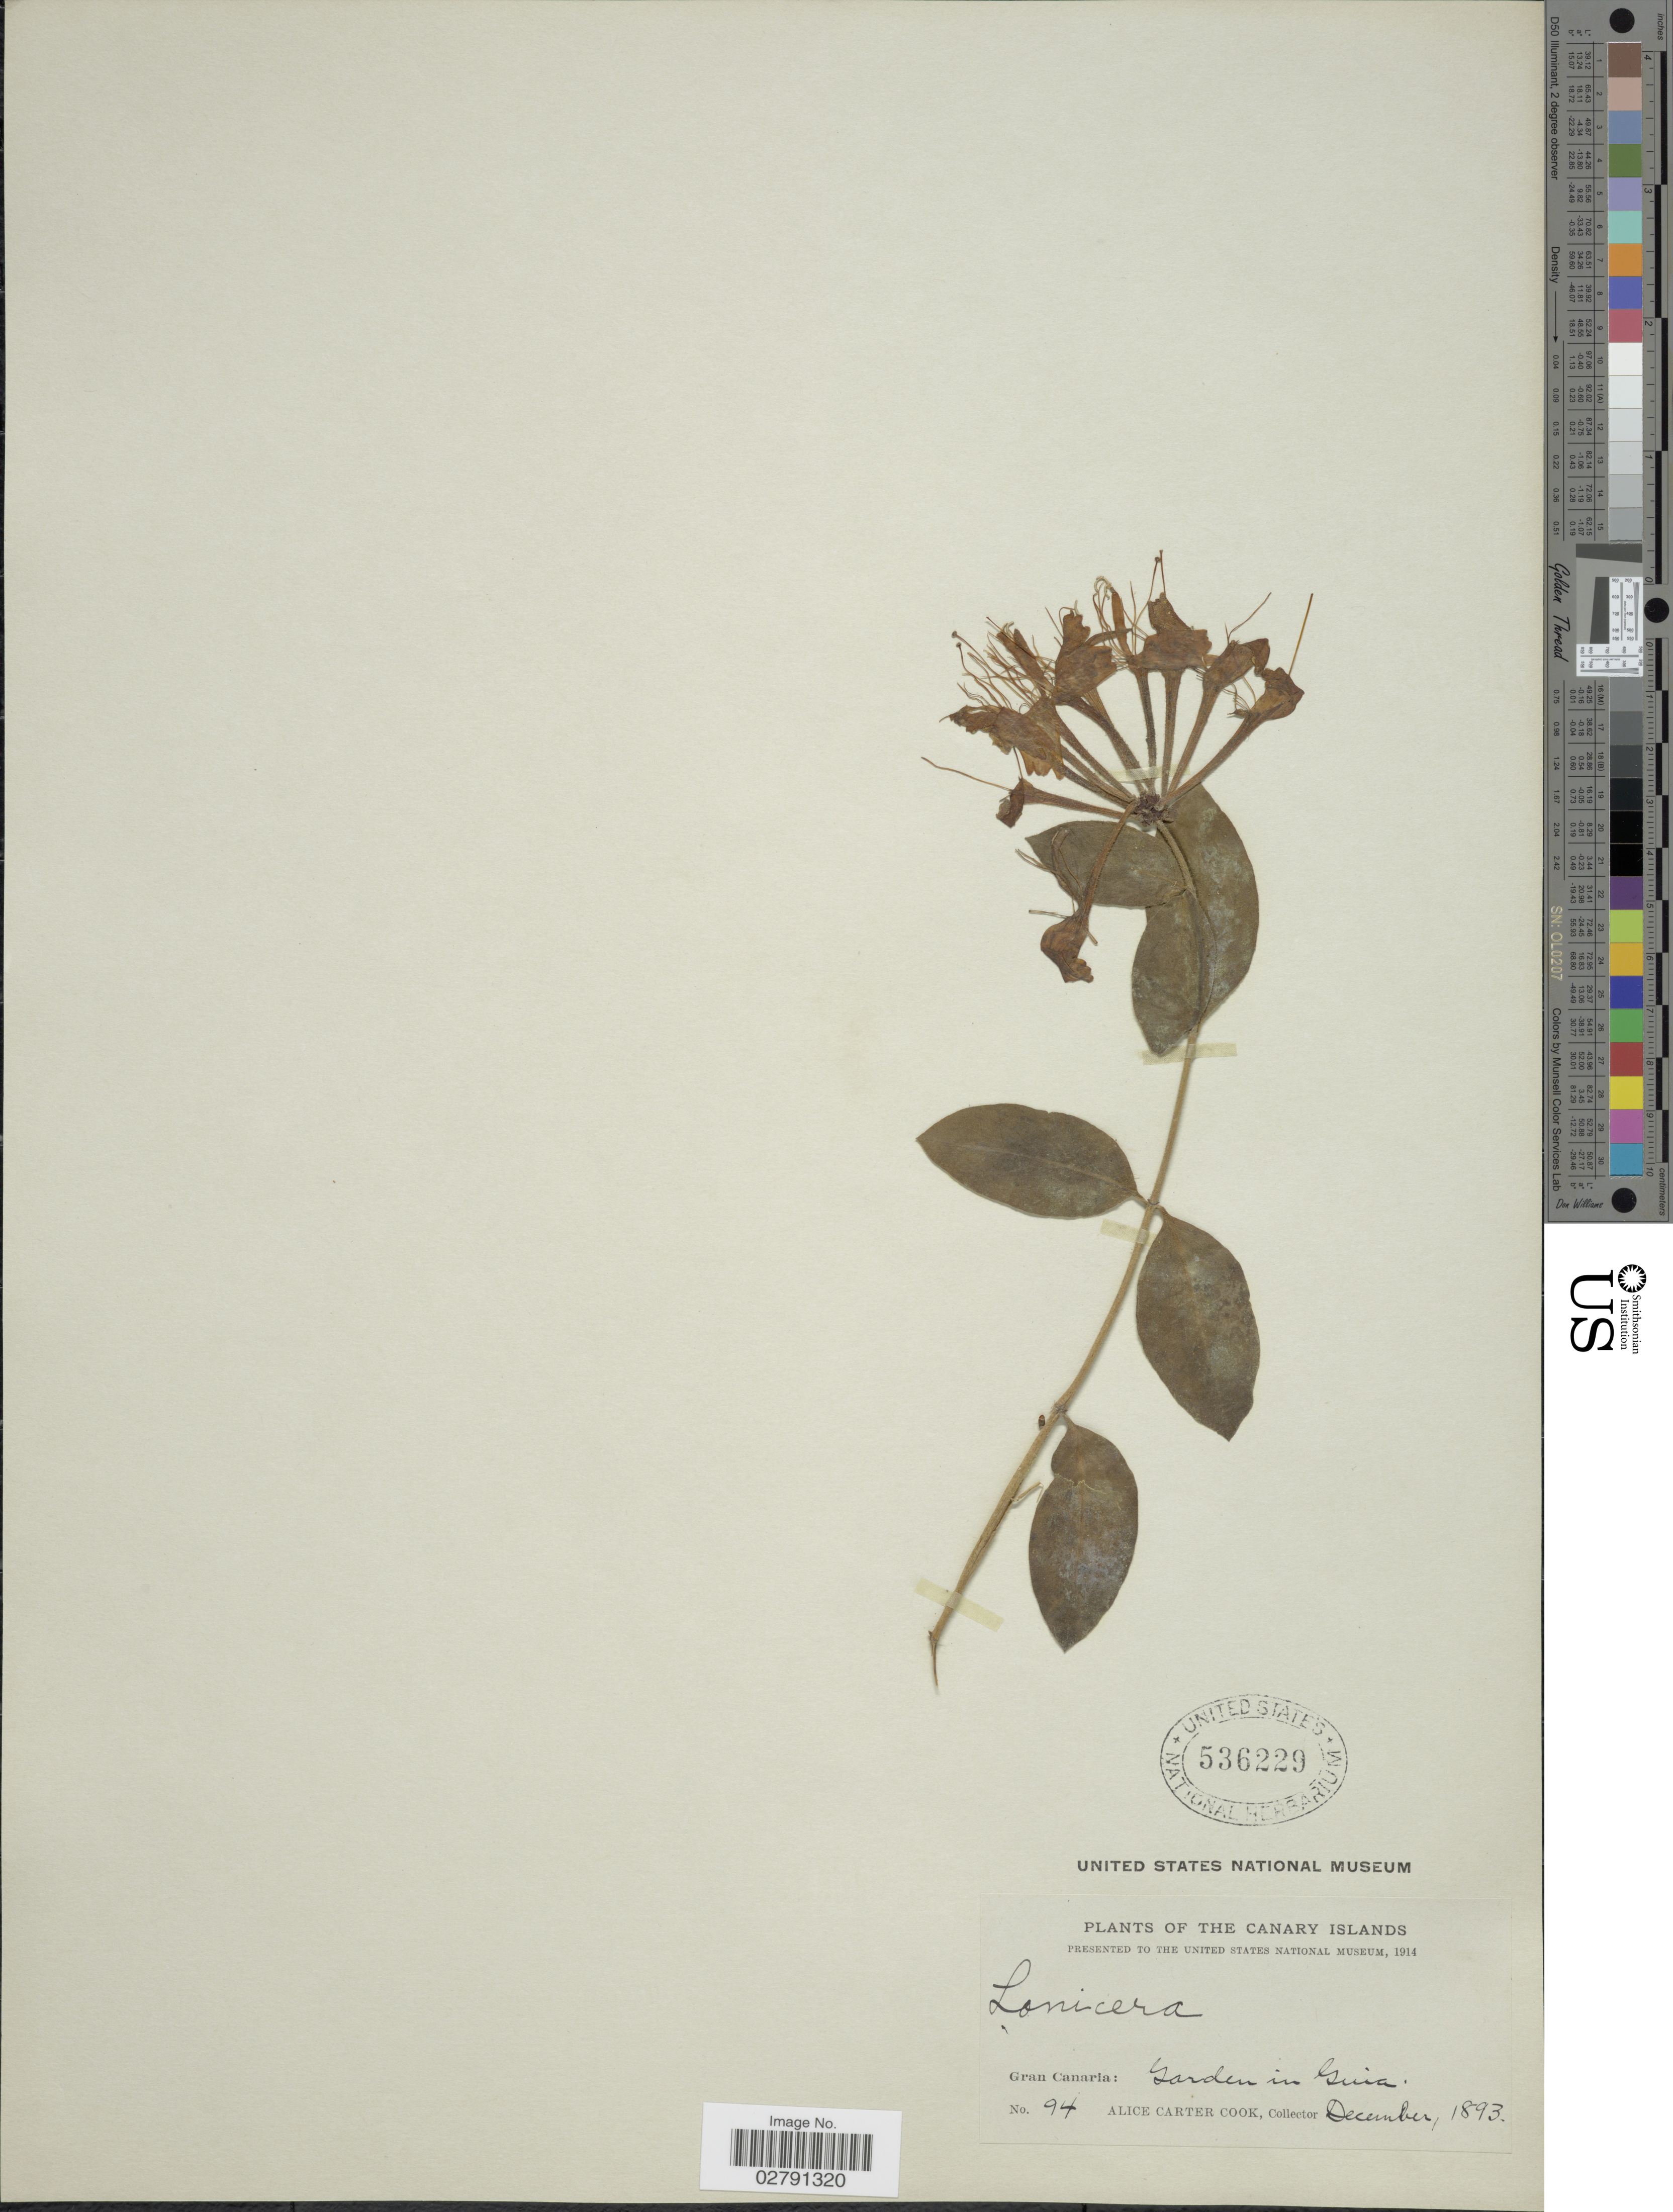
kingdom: Plantae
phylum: Tracheophyta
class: Magnoliopsida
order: Dipsacales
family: Caprifoliaceae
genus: Lonicera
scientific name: Lonicera sp.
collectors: Alice C. Cook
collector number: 94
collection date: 1893-12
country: Spain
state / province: Canarias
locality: The Canary Islands. Gran Canaria: Garden in Guia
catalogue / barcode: US 536229